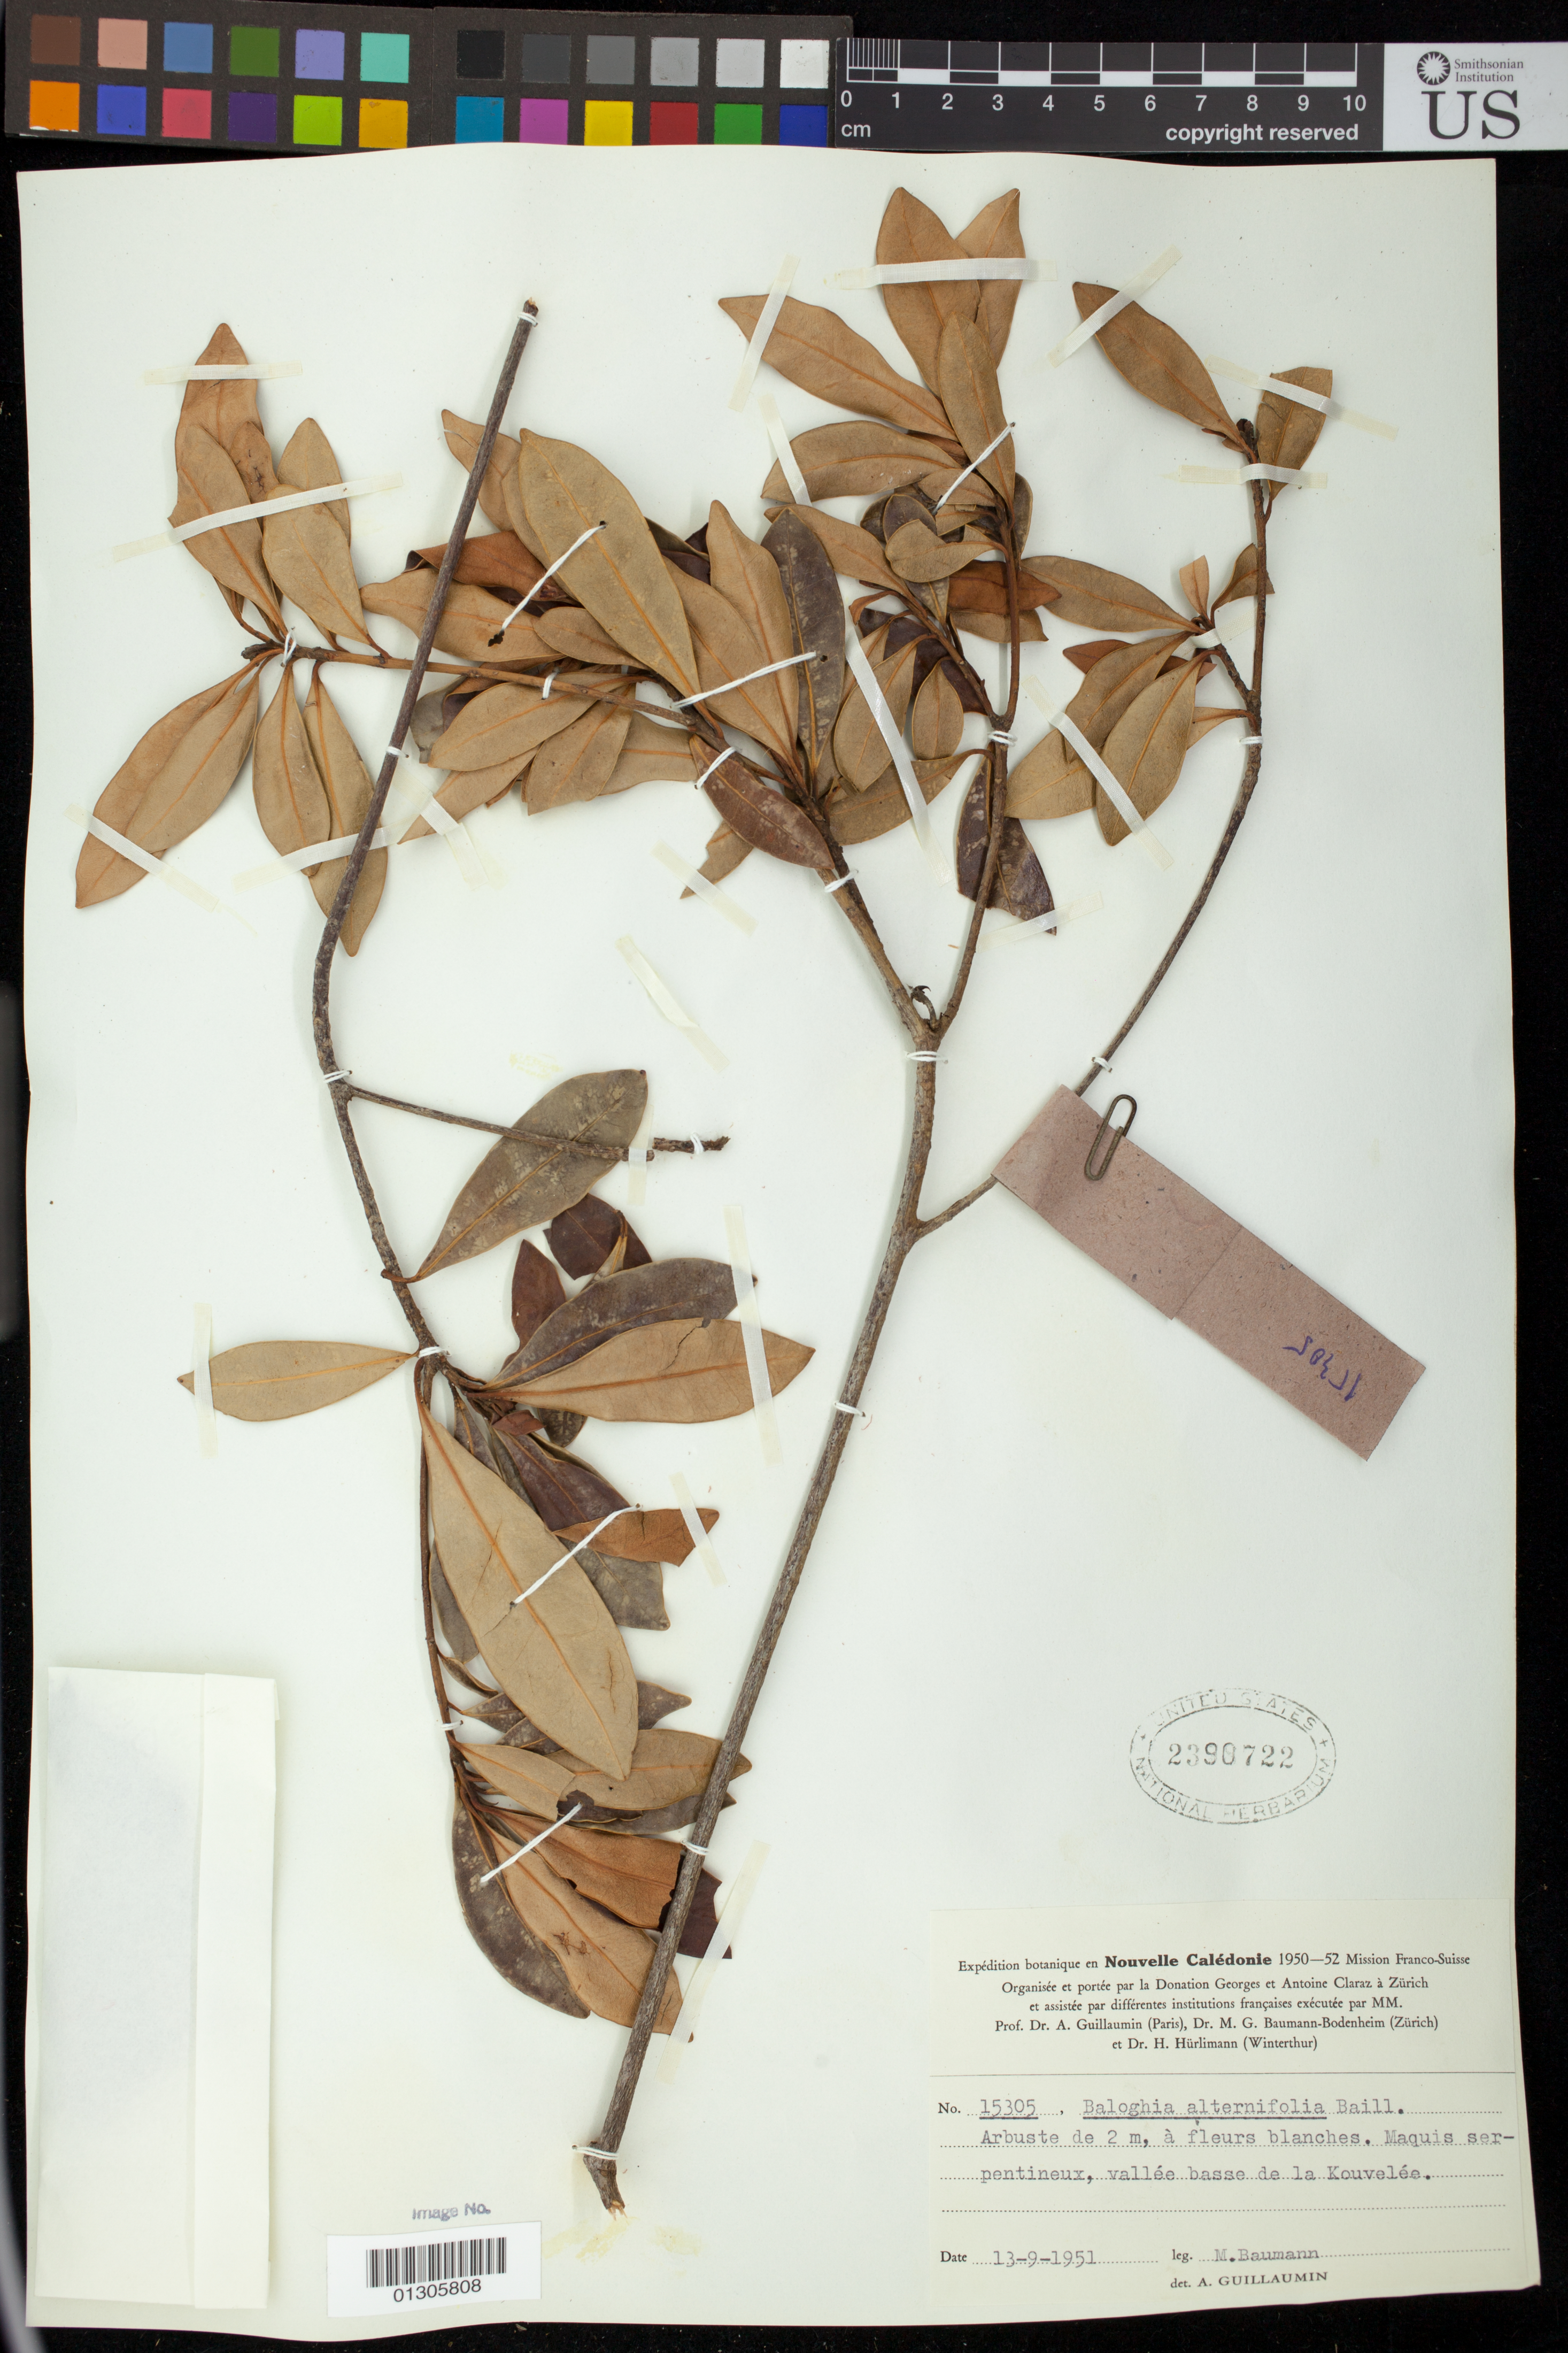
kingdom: Plantae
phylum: Tracheophyta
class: Magnoliopsida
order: Malpighiales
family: Euphorbiaceae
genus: Baloghia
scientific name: Baloghia alternifolia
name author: Baill.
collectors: M. Baumann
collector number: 15305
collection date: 1951-09-13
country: New Caledonia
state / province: South Province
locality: vallée basse de la Kouvelée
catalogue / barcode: US 2390722